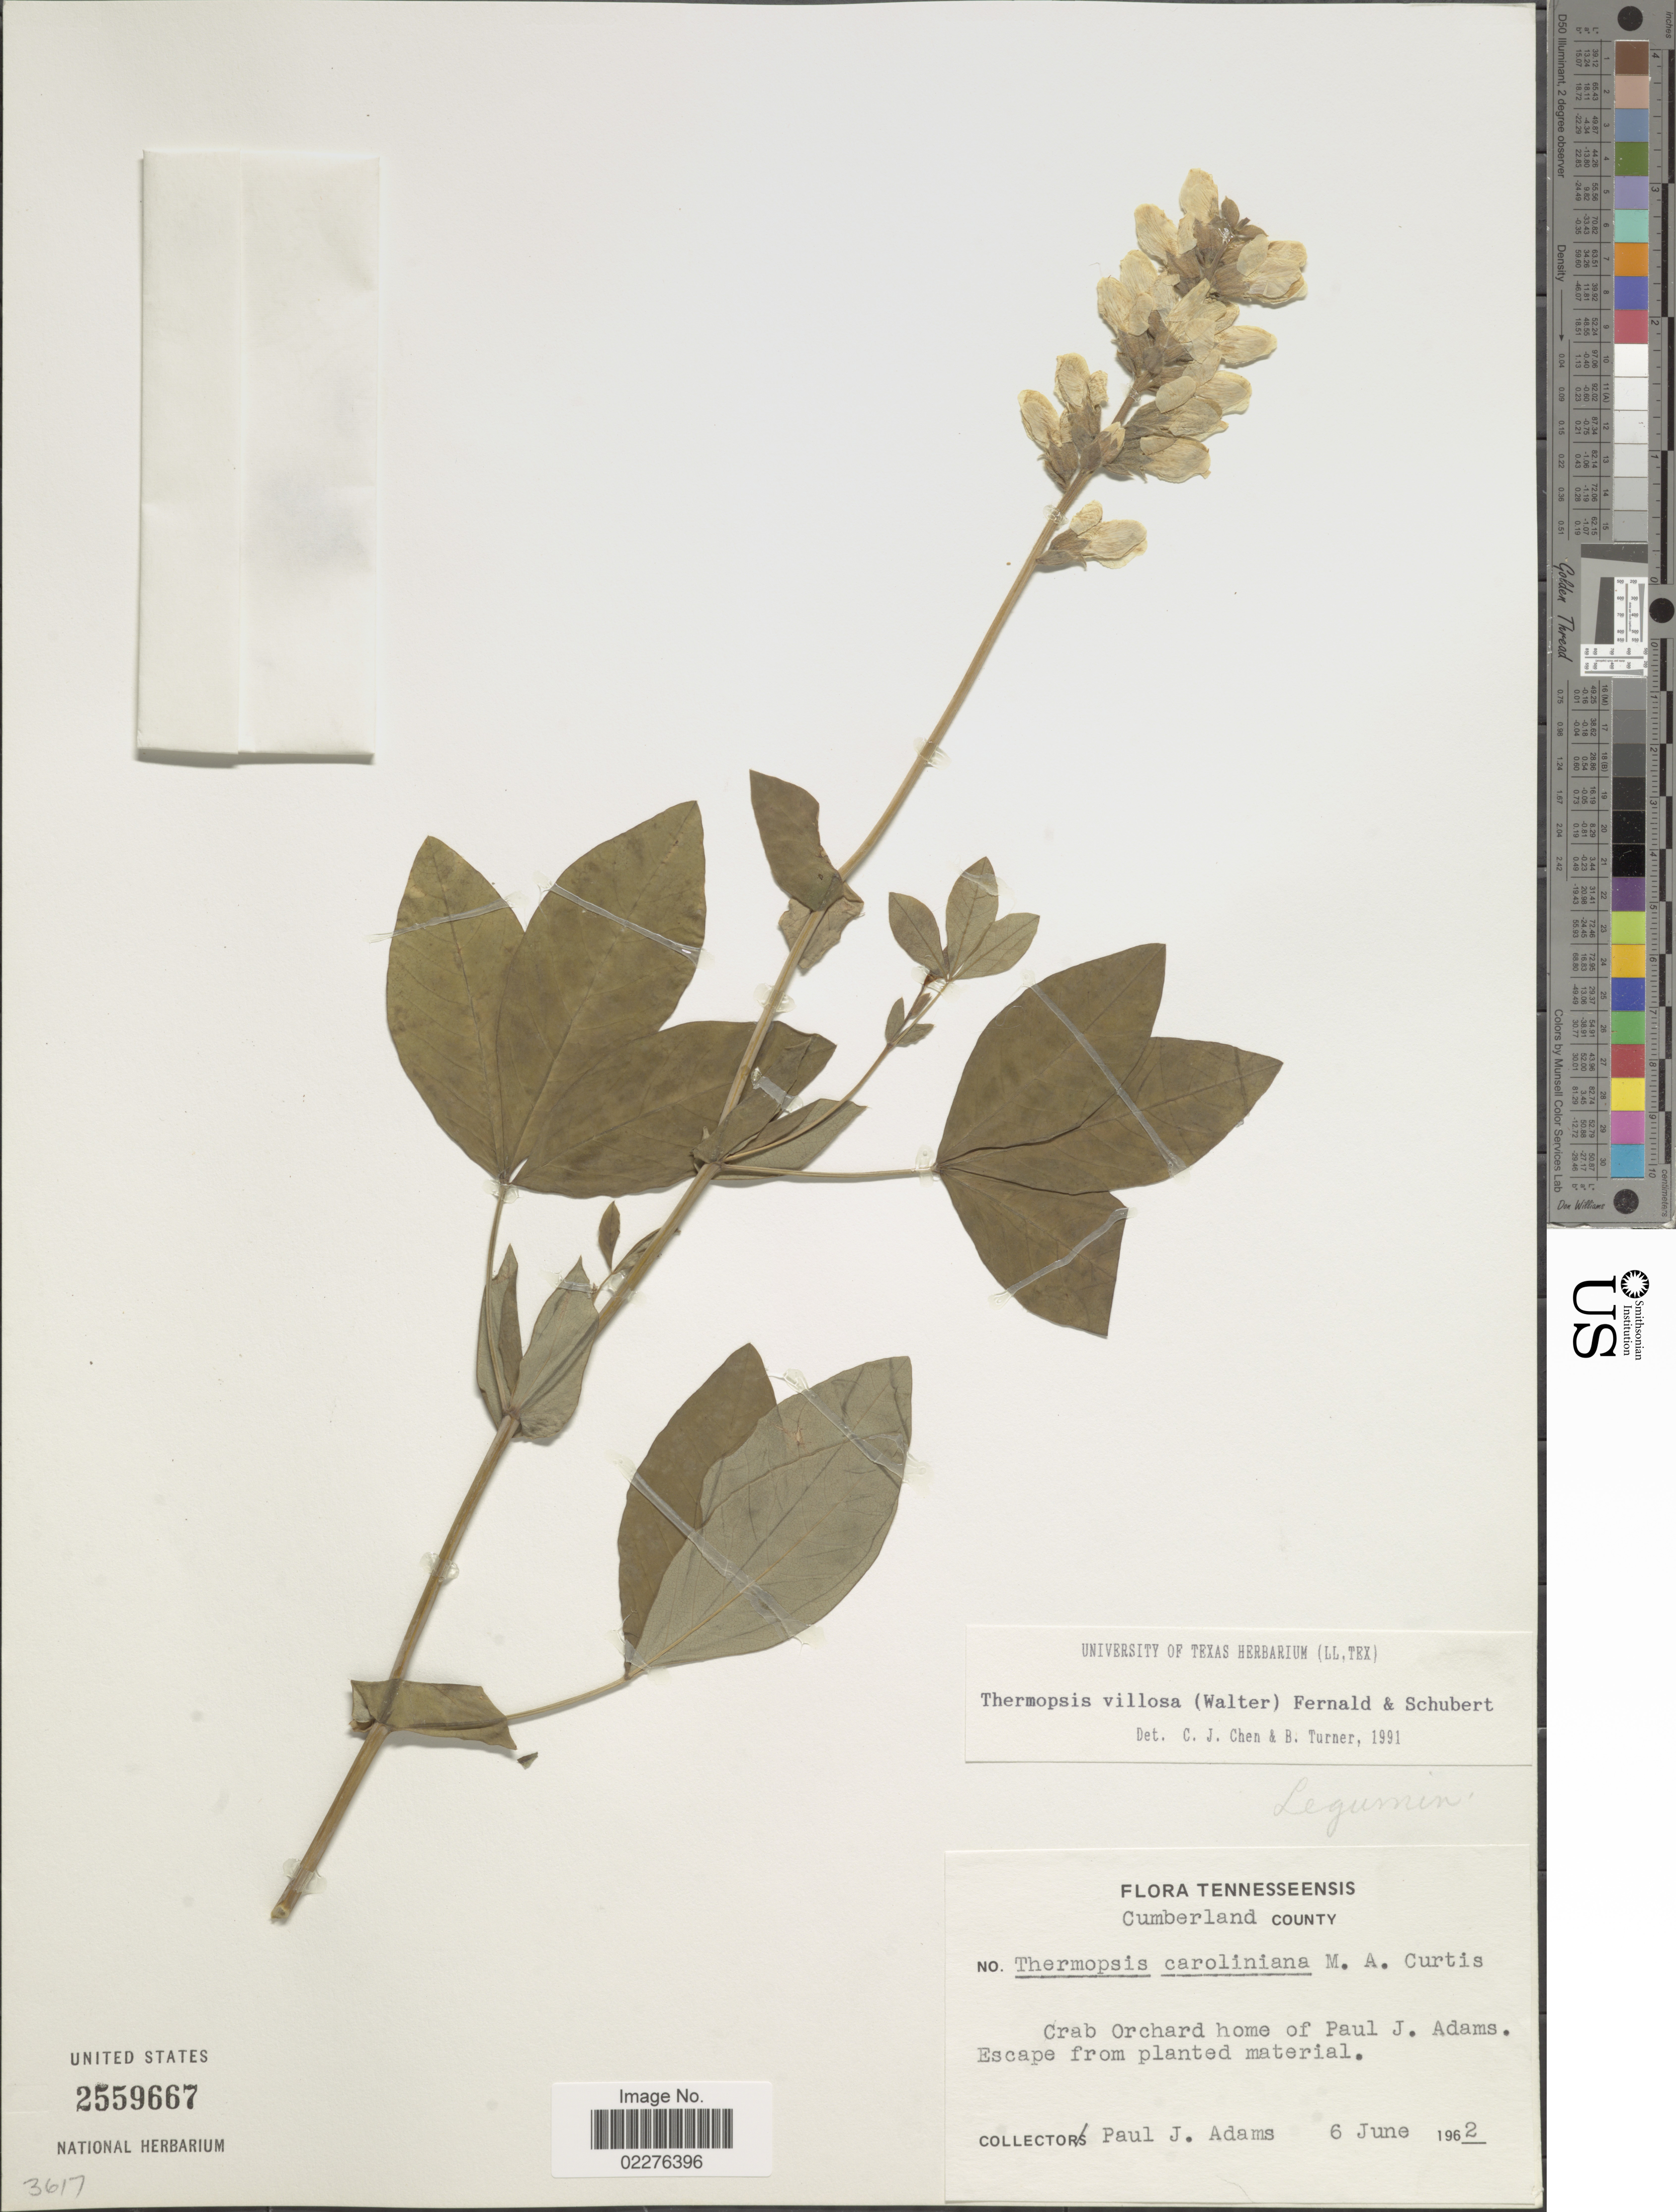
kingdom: Plantae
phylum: Tracheophyta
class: Magnoliopsida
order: Fabales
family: Fabaceae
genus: Thermopsis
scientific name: Thermopsis villosa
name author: (Walter) Fernald & B.G. Schub.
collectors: P. Adams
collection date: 1962-06-06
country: United States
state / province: Tennessee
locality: Cumberland County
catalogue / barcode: US 2559667